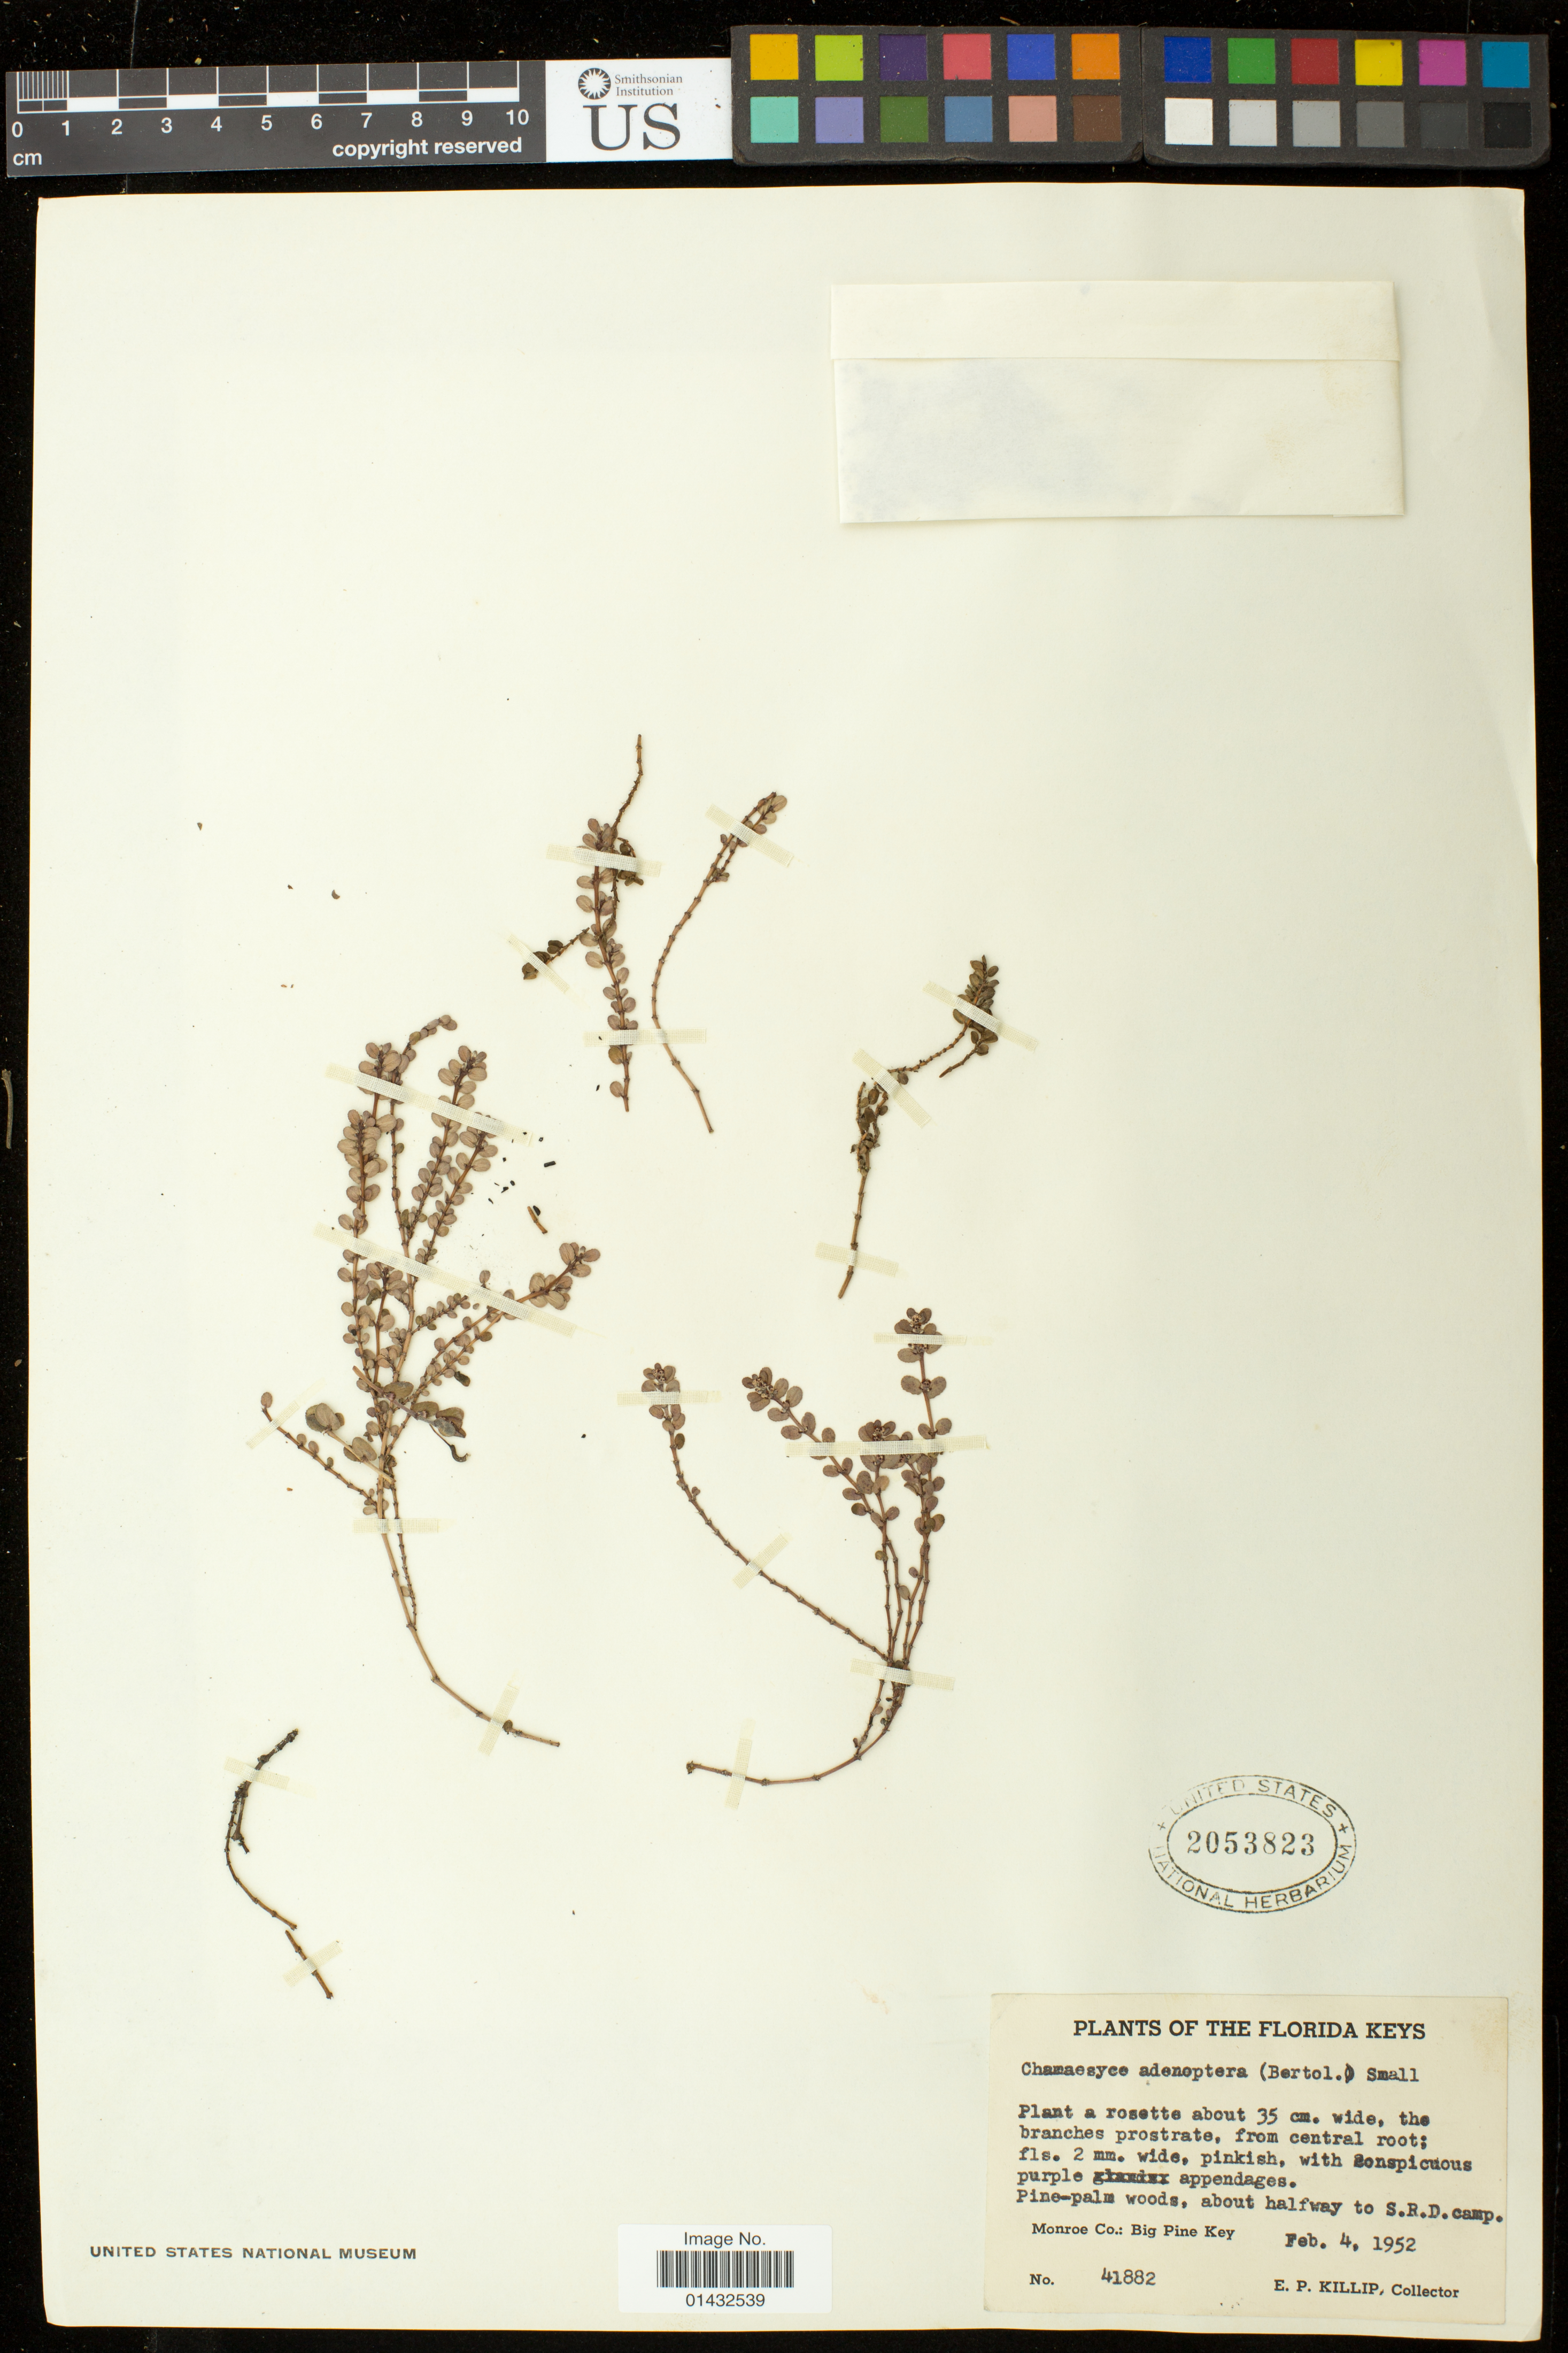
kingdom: Plantae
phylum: Tracheophyta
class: Magnoliopsida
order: Malpighiales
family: Euphorbiaceae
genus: Euphorbia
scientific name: Euphorbia adenoptera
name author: Bertol.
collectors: E. P. Killip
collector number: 41882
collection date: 1952-02-04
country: United States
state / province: Florida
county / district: Monroe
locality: Big Pine Key. about half way to S.R.D. camp.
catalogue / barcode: US 2053823